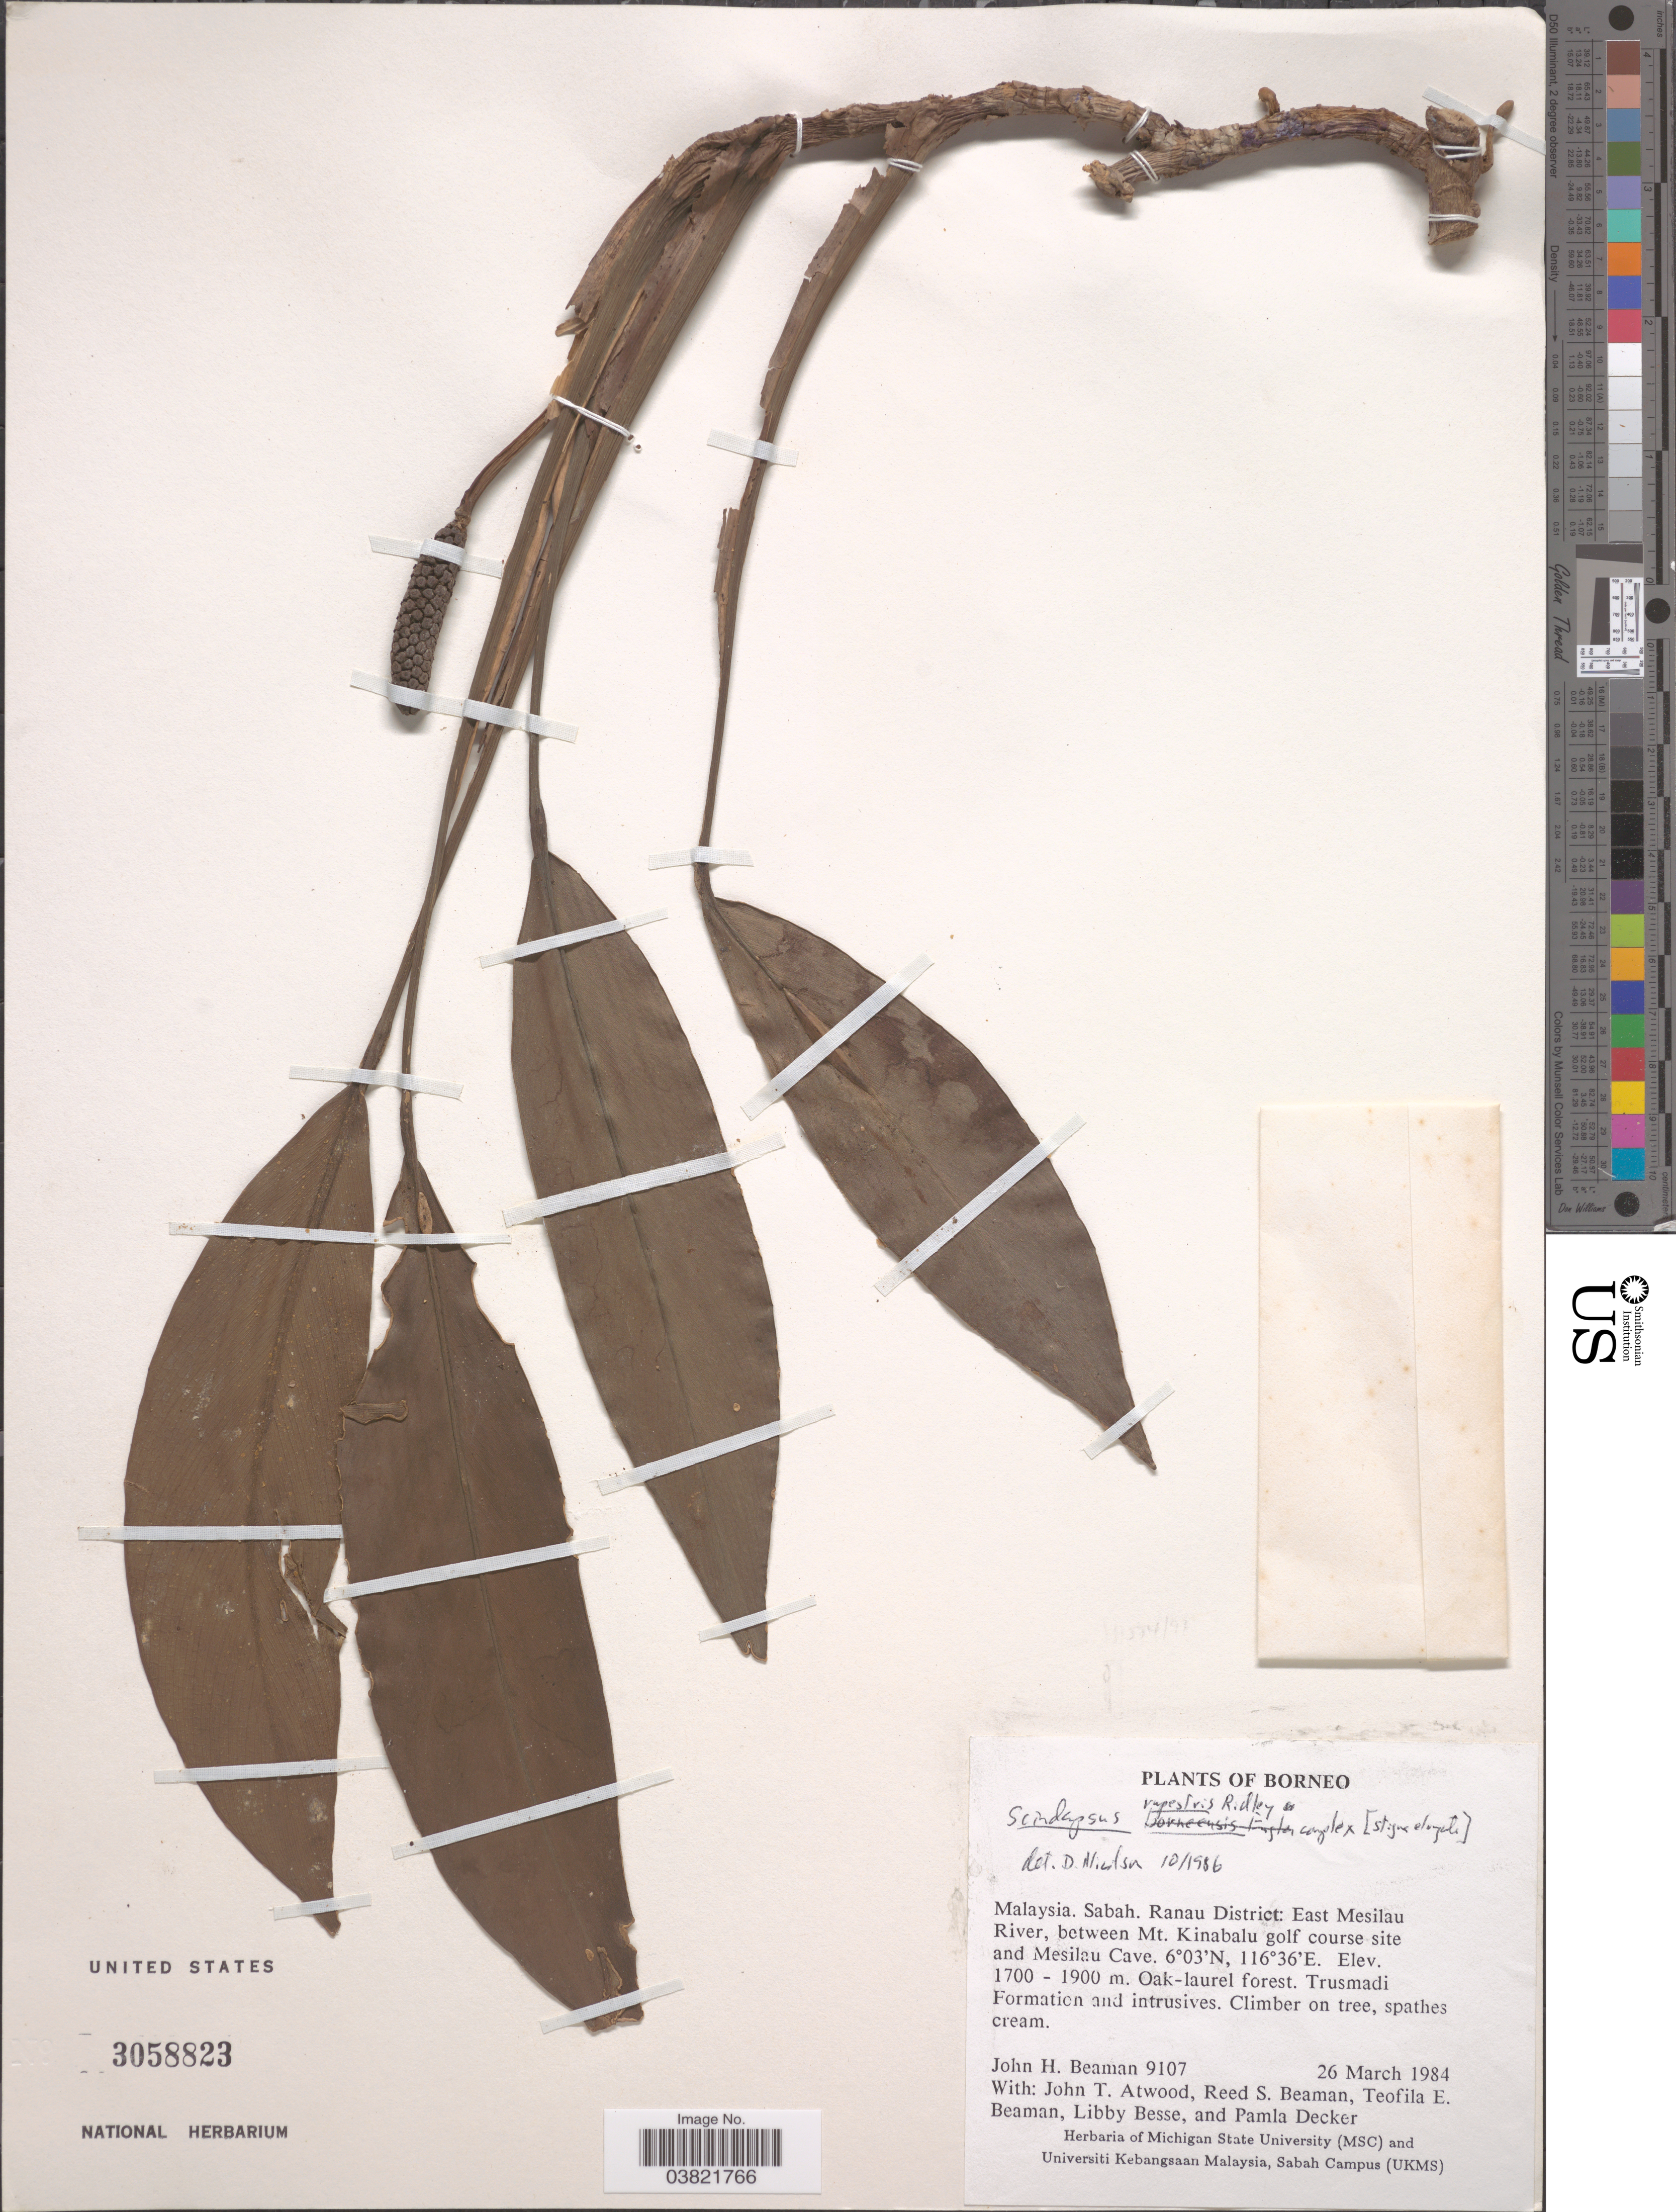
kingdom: Plantae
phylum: Tracheophyta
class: Liliopsida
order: Alismatales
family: Araceae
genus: Scindapsus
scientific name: Scindapsus rupestris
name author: Ridl.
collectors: J. H. Beaman, J. T. Atwood, R. S. Beaman, T. E. Beaman & et al.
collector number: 9107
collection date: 1984-03-26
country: Malaysia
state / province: Sabah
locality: Borneo. Ranau District: East Mesilau River, between Mt. Kinabalu golf course site and Mesilau Cave. Trusmadi Formation and intrusives.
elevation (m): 1700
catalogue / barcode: US 3058823